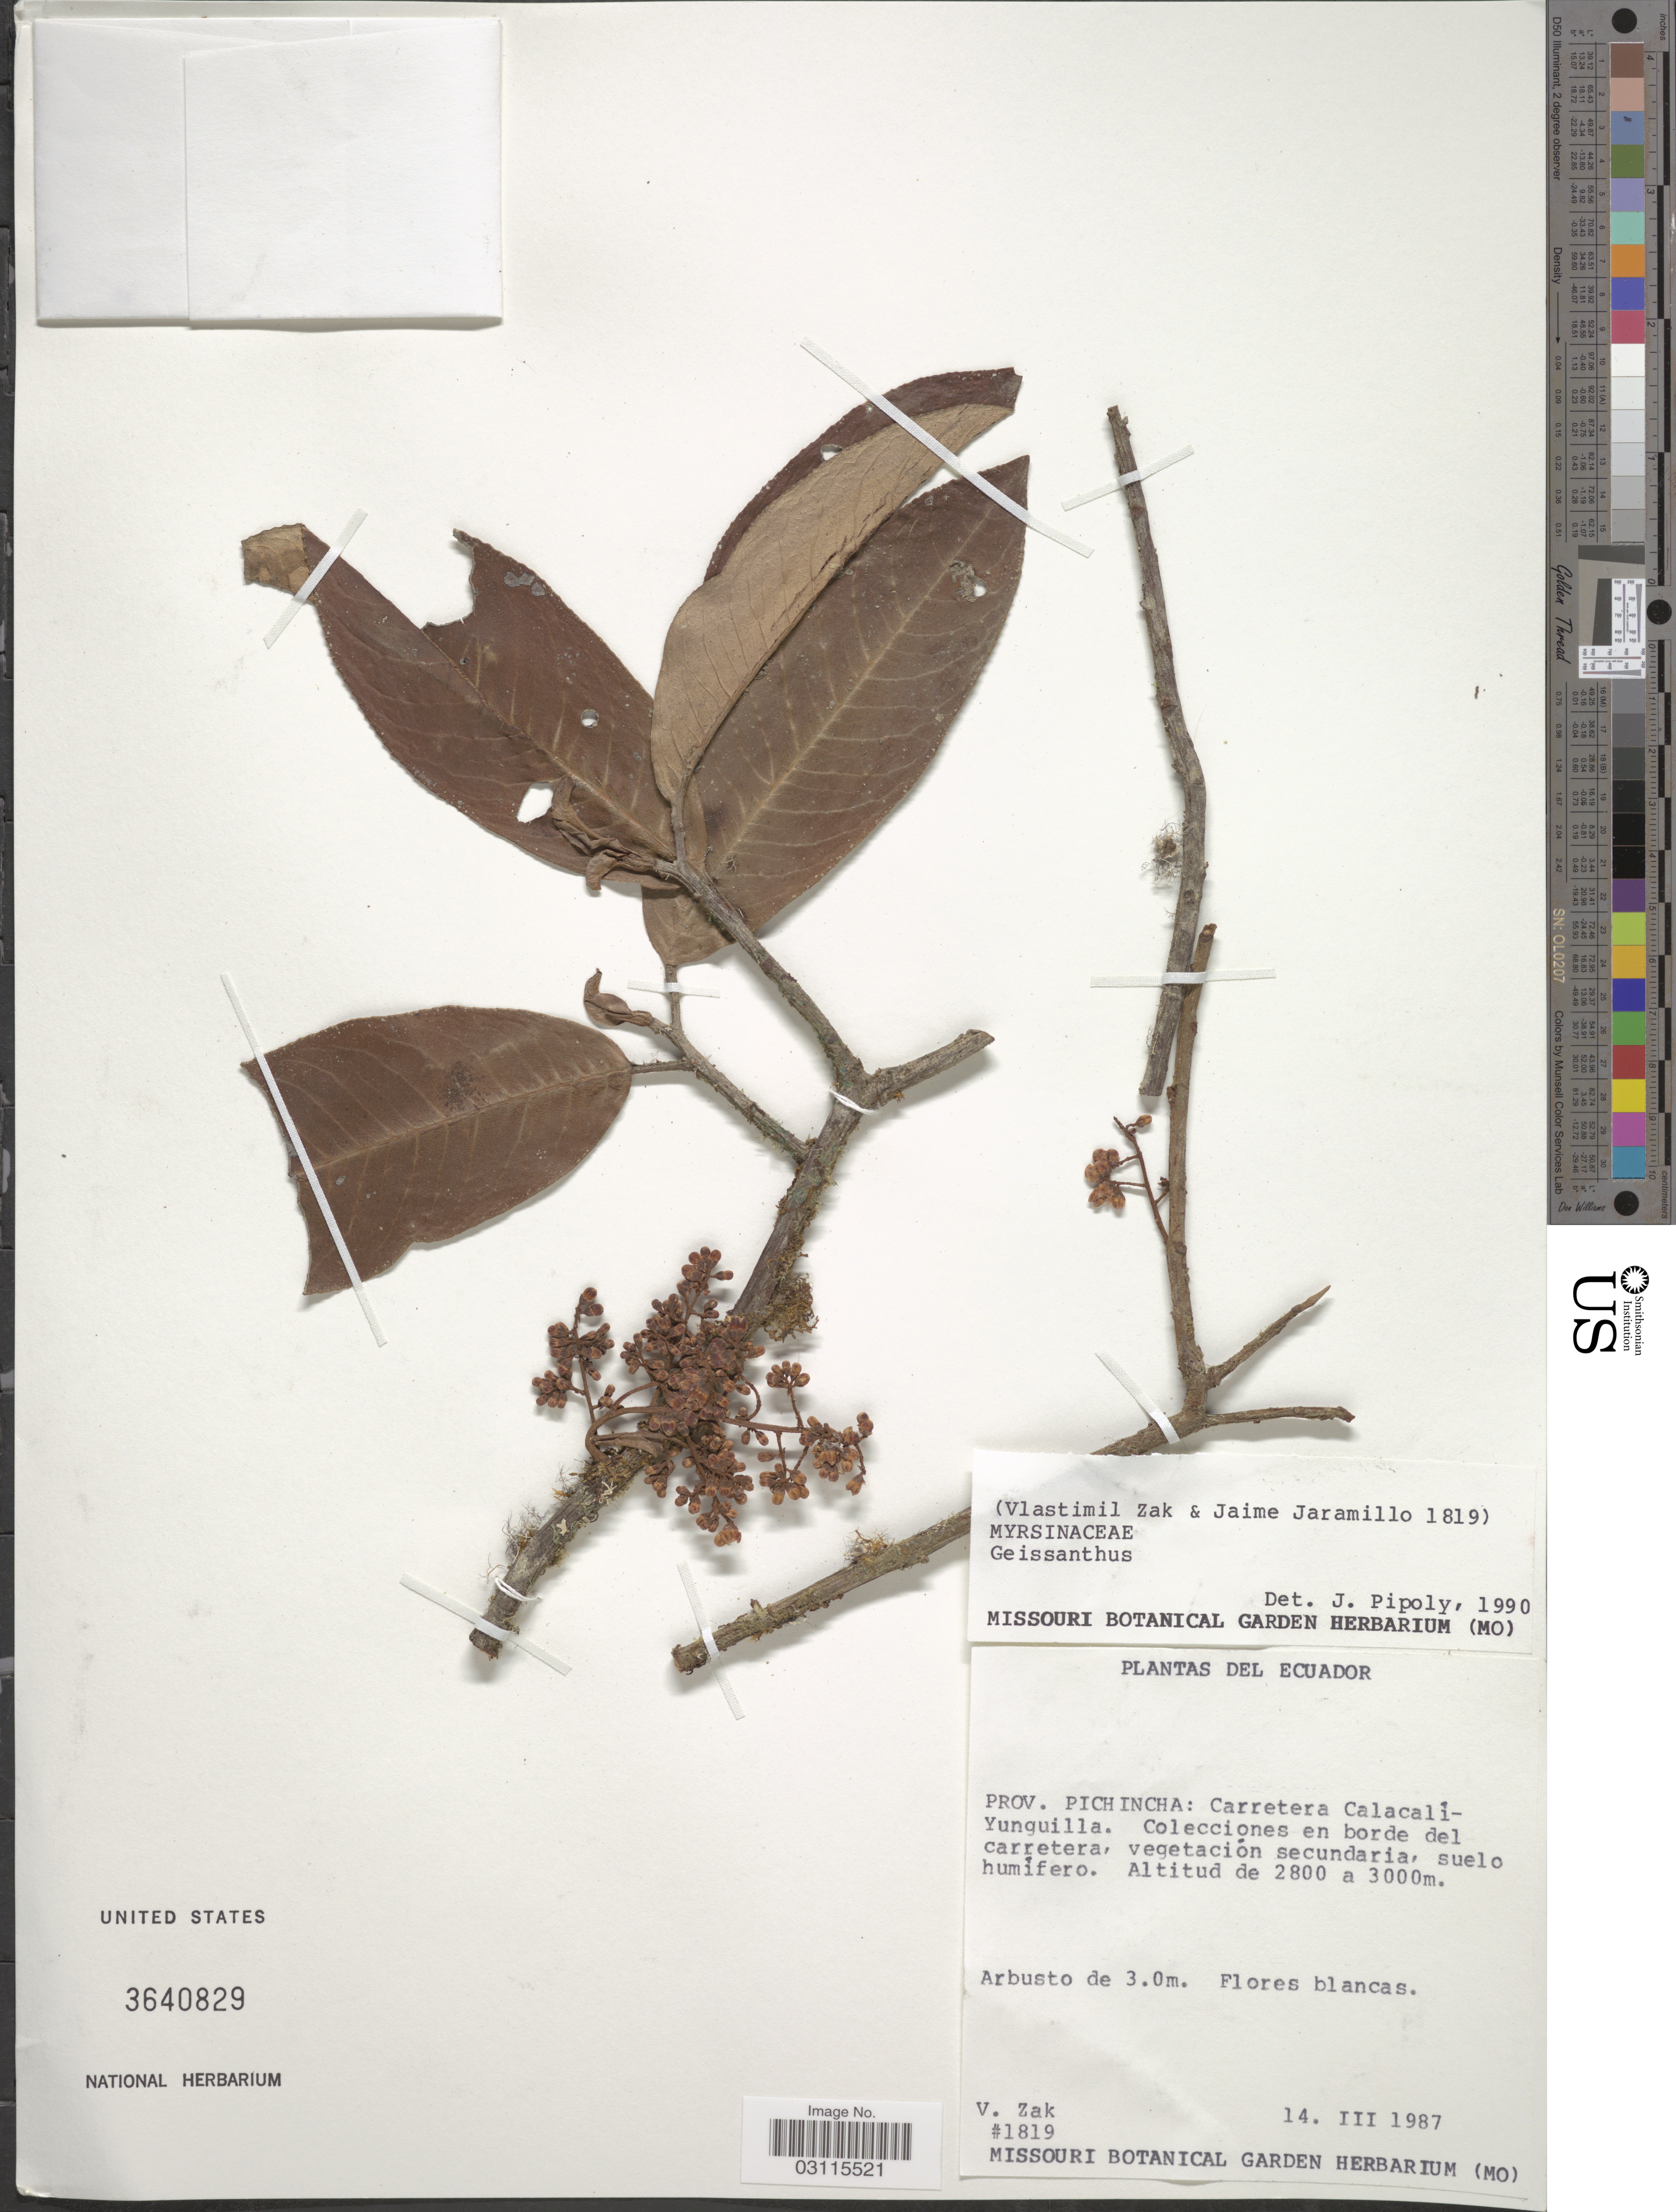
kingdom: Plantae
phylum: Tracheophyta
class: Magnoliopsida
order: Ericales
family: Primulaceae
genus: Geissanthus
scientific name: Geissanthus sp.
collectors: V. Zak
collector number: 1819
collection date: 1987-03-14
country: Ecuador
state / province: Pichincha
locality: Prov. Pichincha: Carretera Calacalî-Yunguilla.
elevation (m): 2800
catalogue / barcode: US 3640829